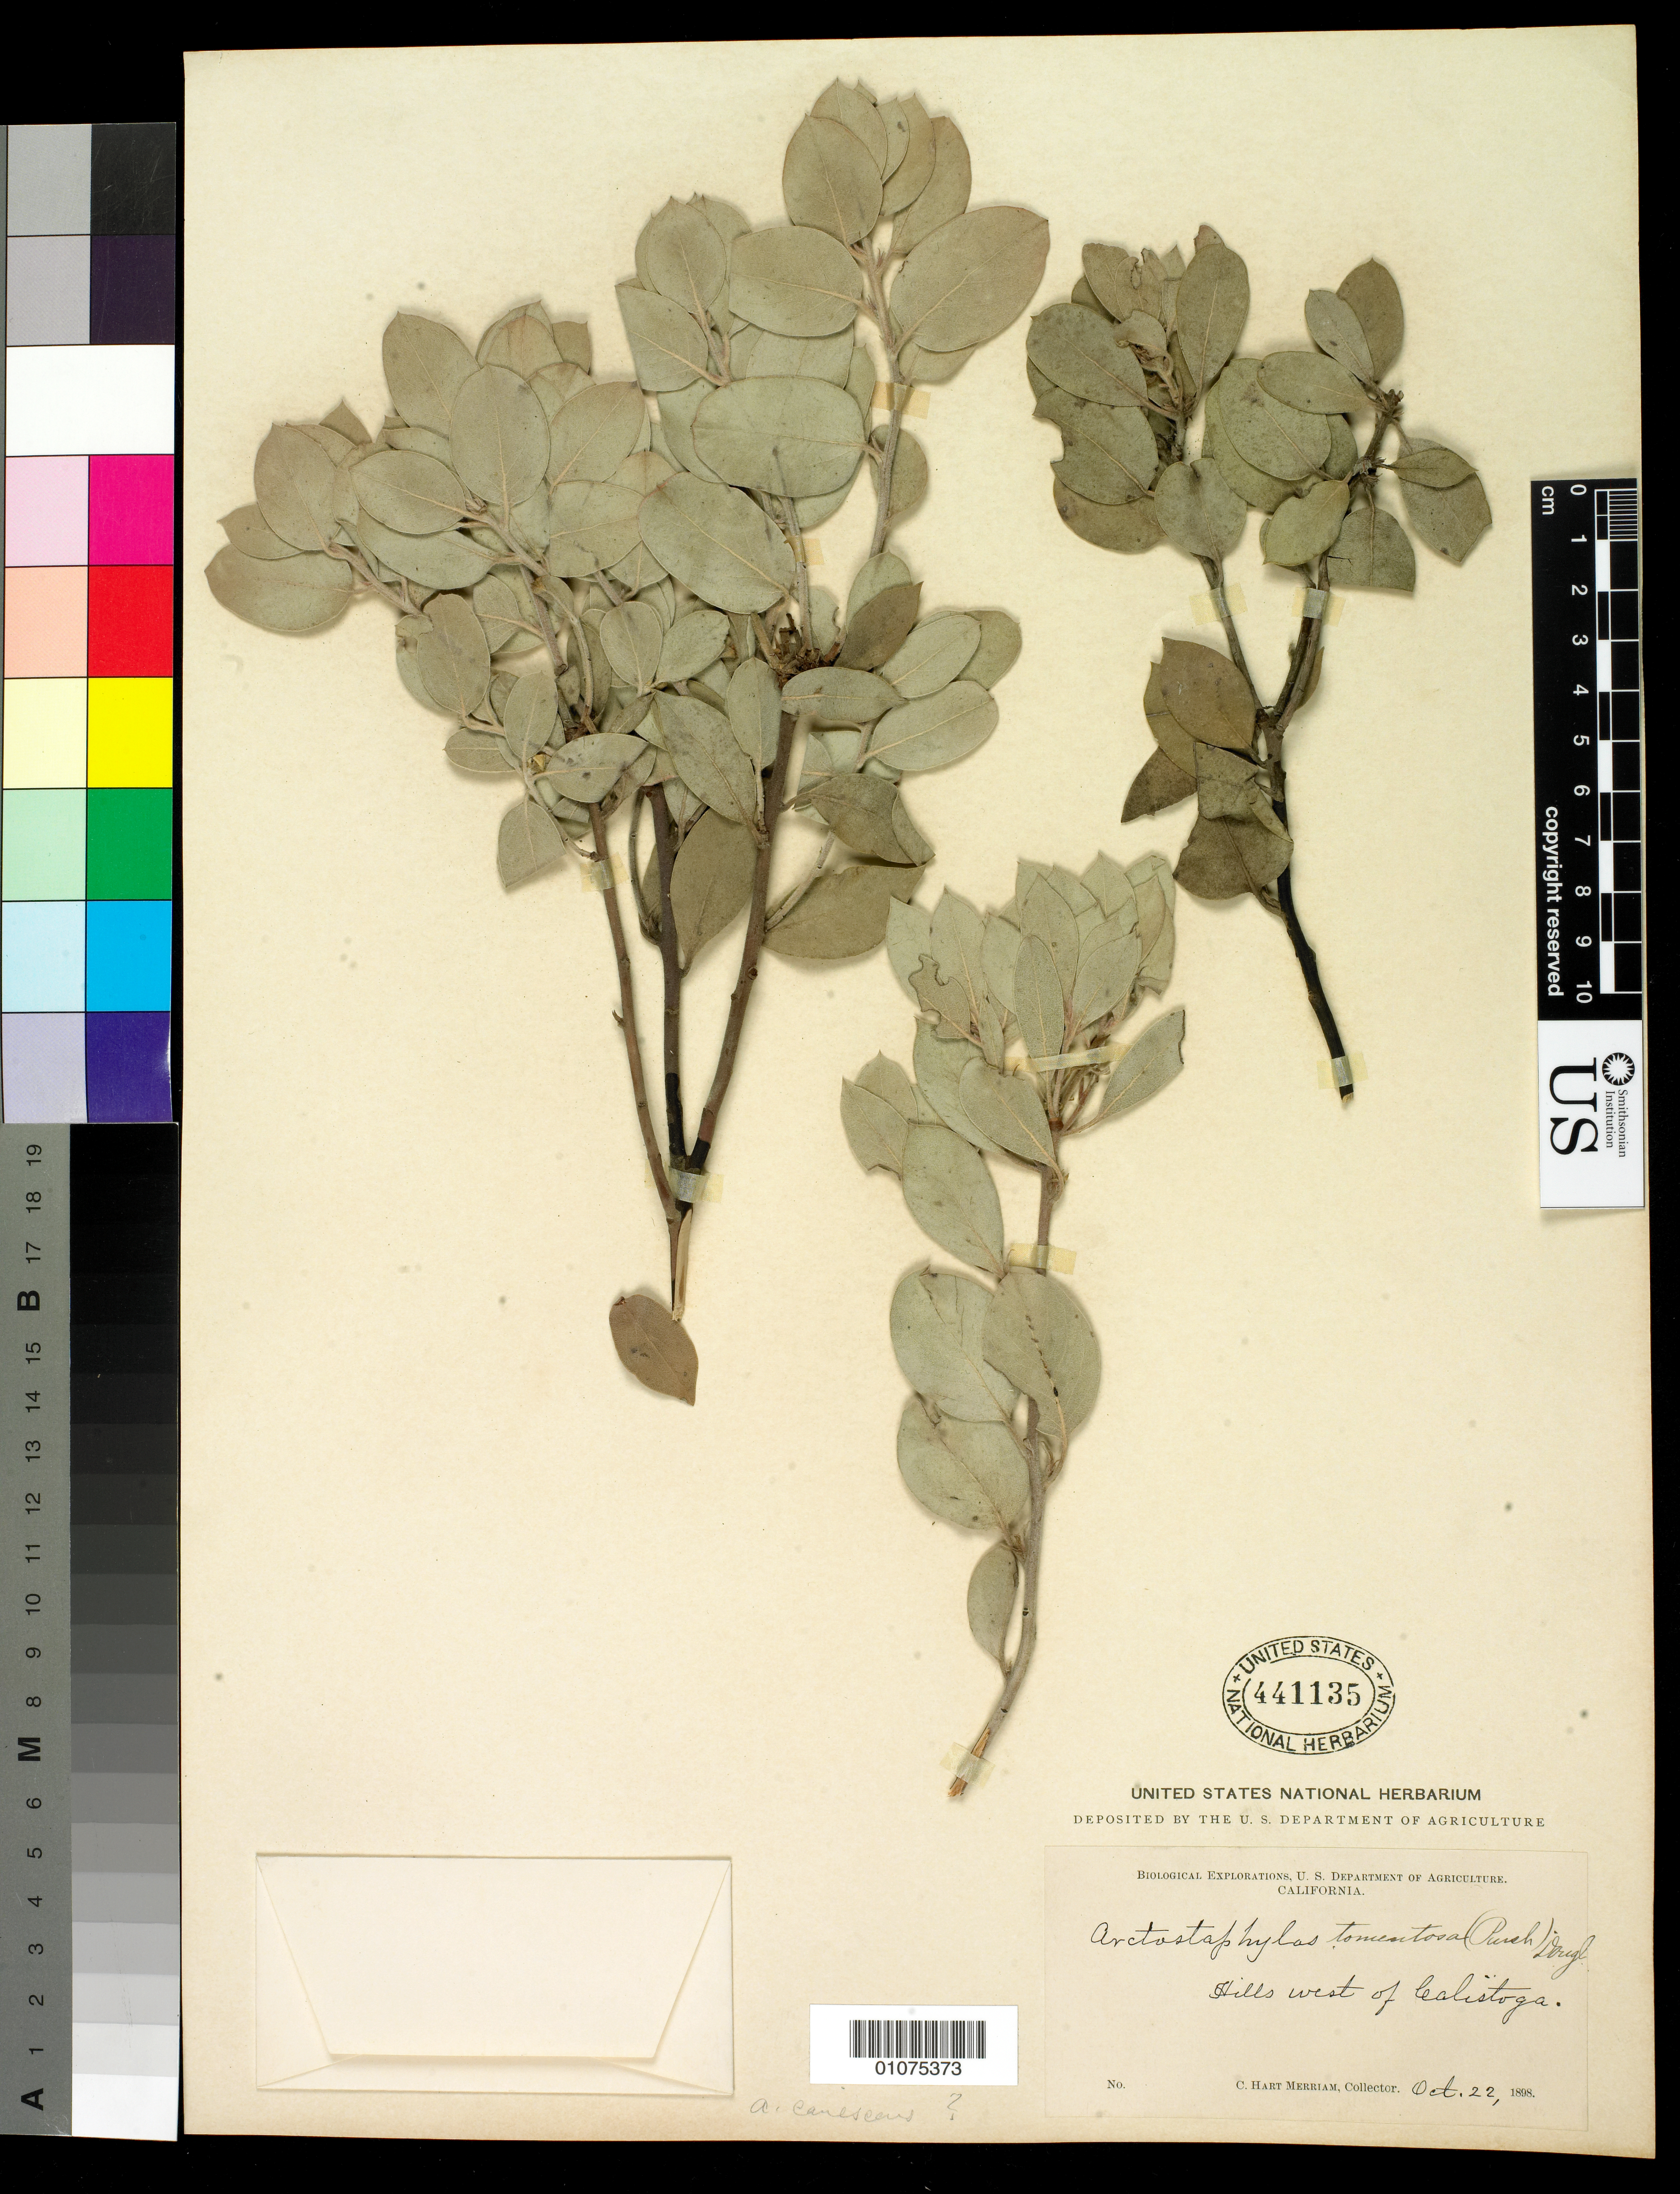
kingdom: Plantae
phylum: Tracheophyta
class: Magnoliopsida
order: Ericales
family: Ericaceae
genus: Arctostaphylos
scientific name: Arctostaphylos tomentosa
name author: (Pursh) Lindl.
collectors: C. Merriam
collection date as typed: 22 Oct 1898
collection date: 1898-10-22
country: United States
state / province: California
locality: hills west of Calistoga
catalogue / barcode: US 441135